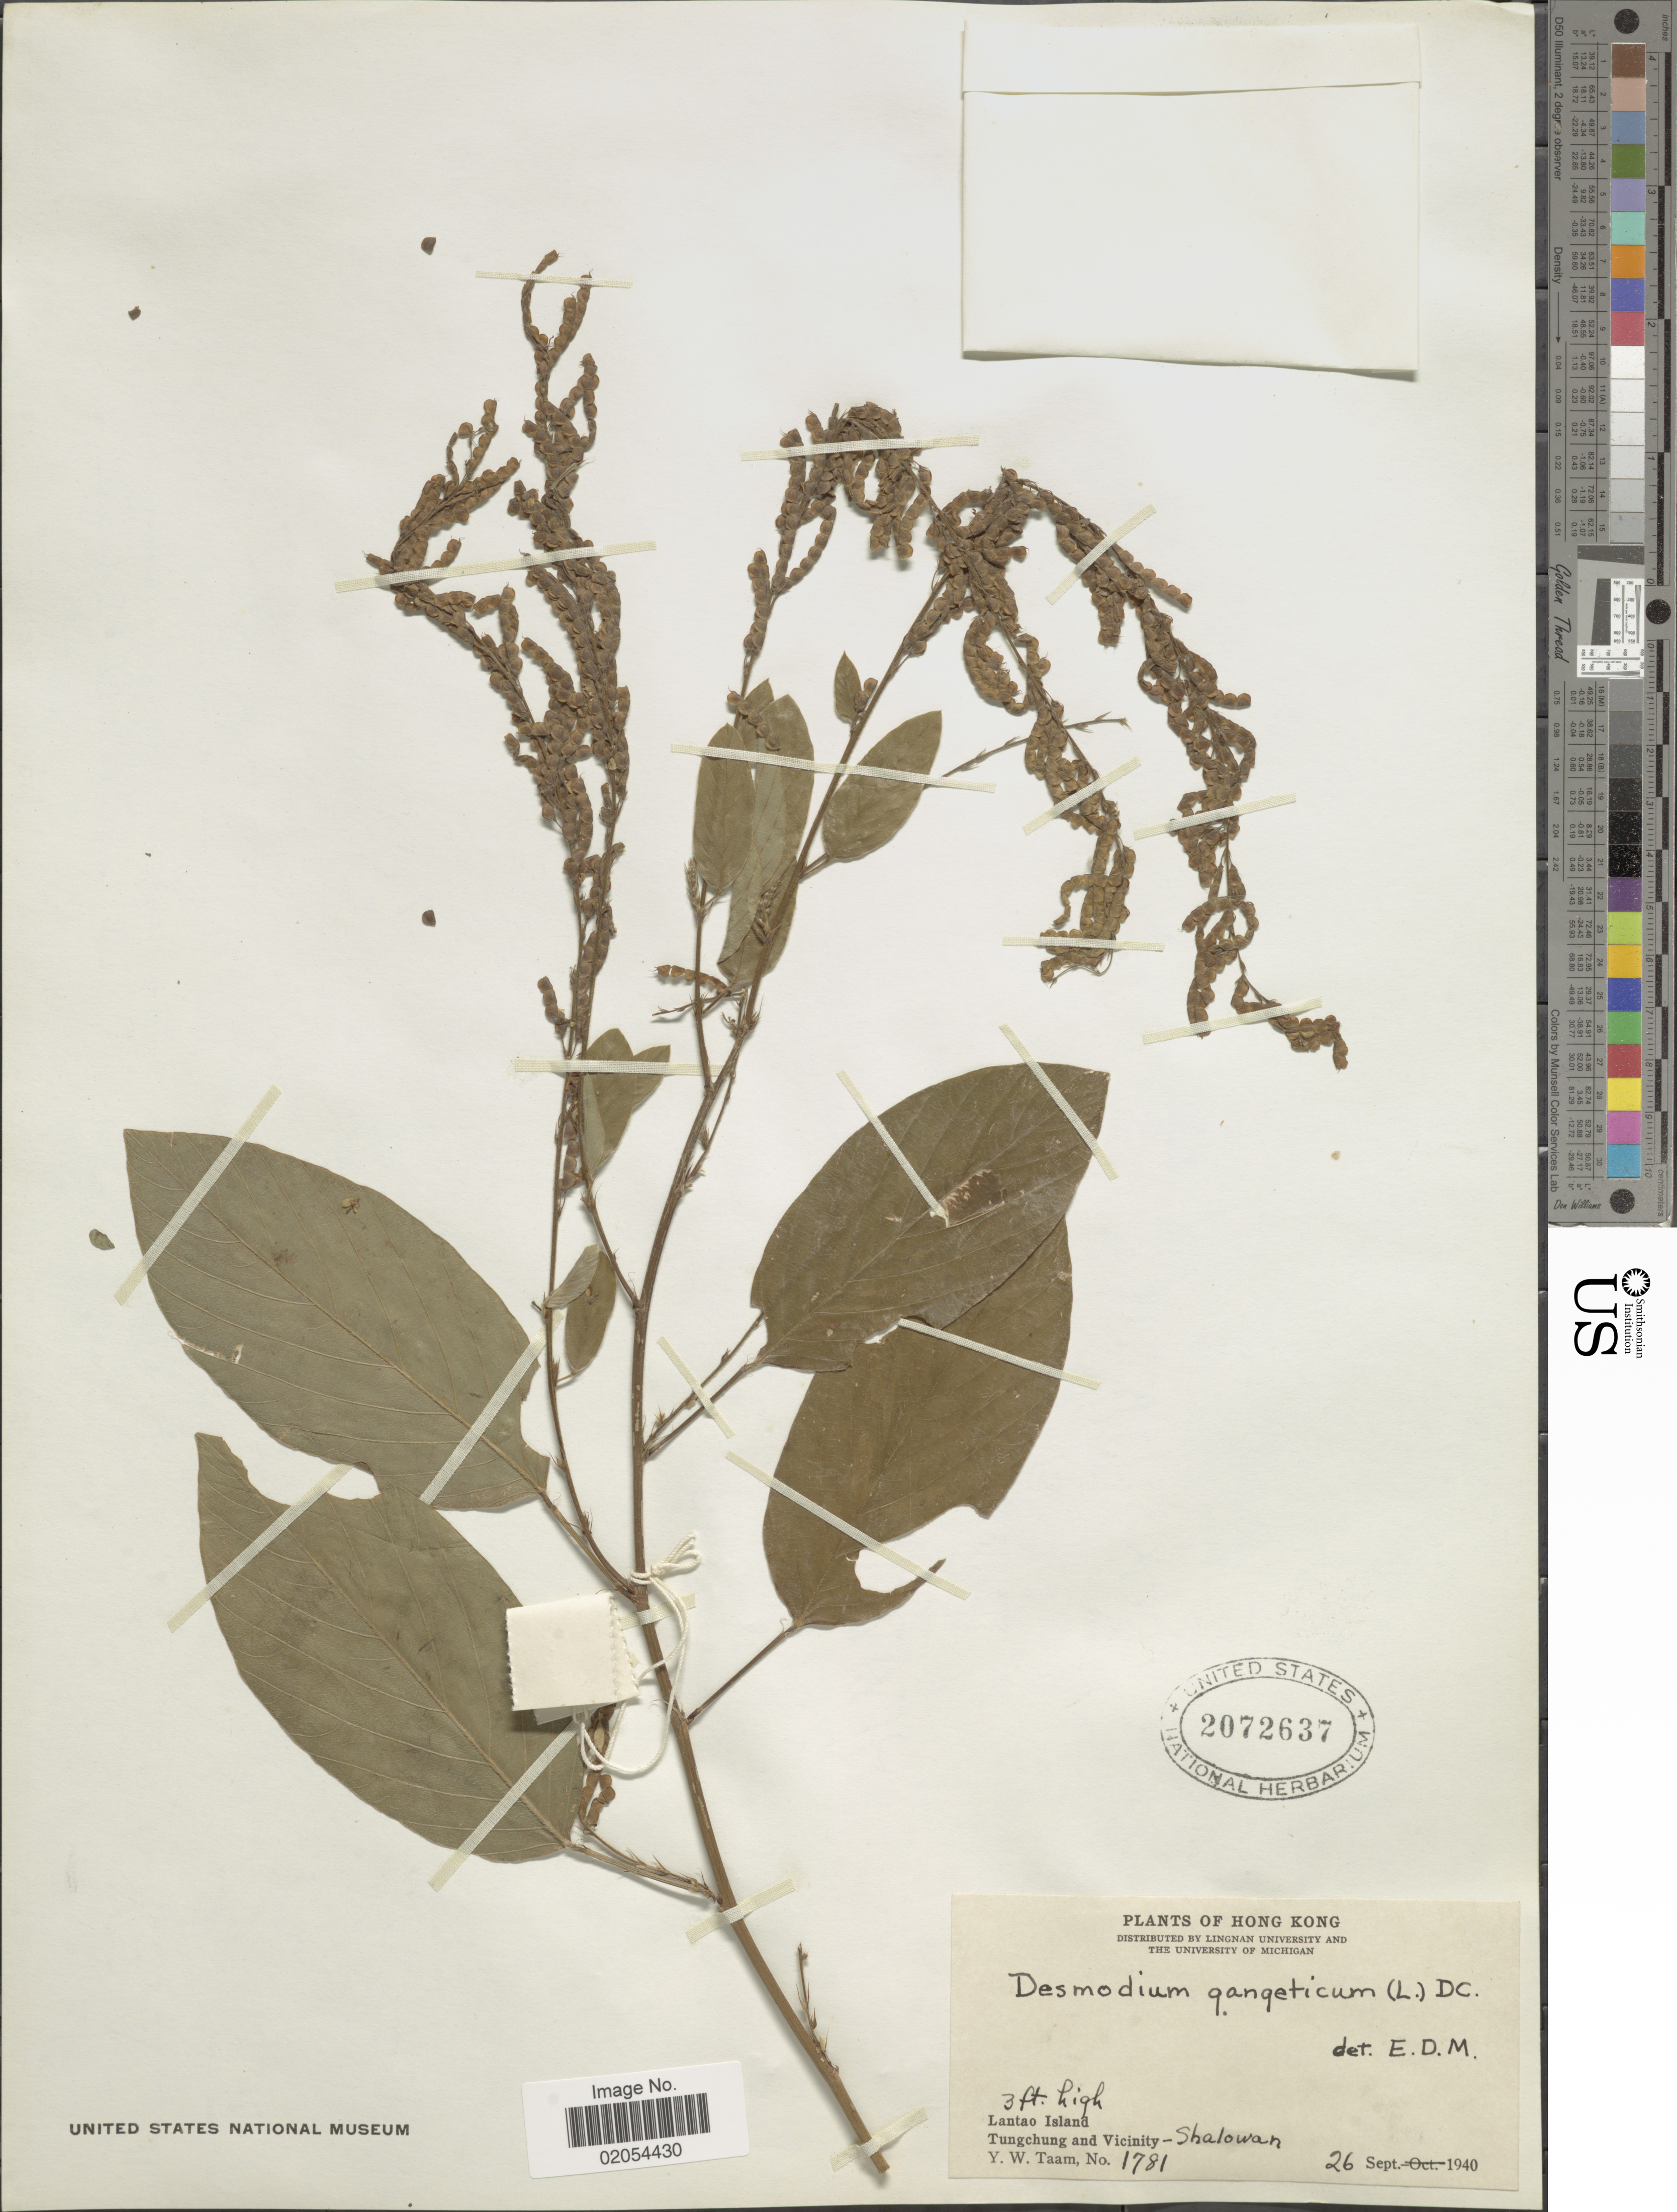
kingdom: Plantae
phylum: Tracheophyta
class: Magnoliopsida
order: Fabales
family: Fabaceae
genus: Pleurolobus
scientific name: Pleurolobus gangeticus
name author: (L.) J. St.-Hil. ex H. Ohashi & K. Ohashi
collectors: Y. W. Taam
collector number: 1781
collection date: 1940-09-26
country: China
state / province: Hong Kong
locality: Lantao Island, Tungchung and Vicinity, Shalowan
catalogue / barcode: US 2072637